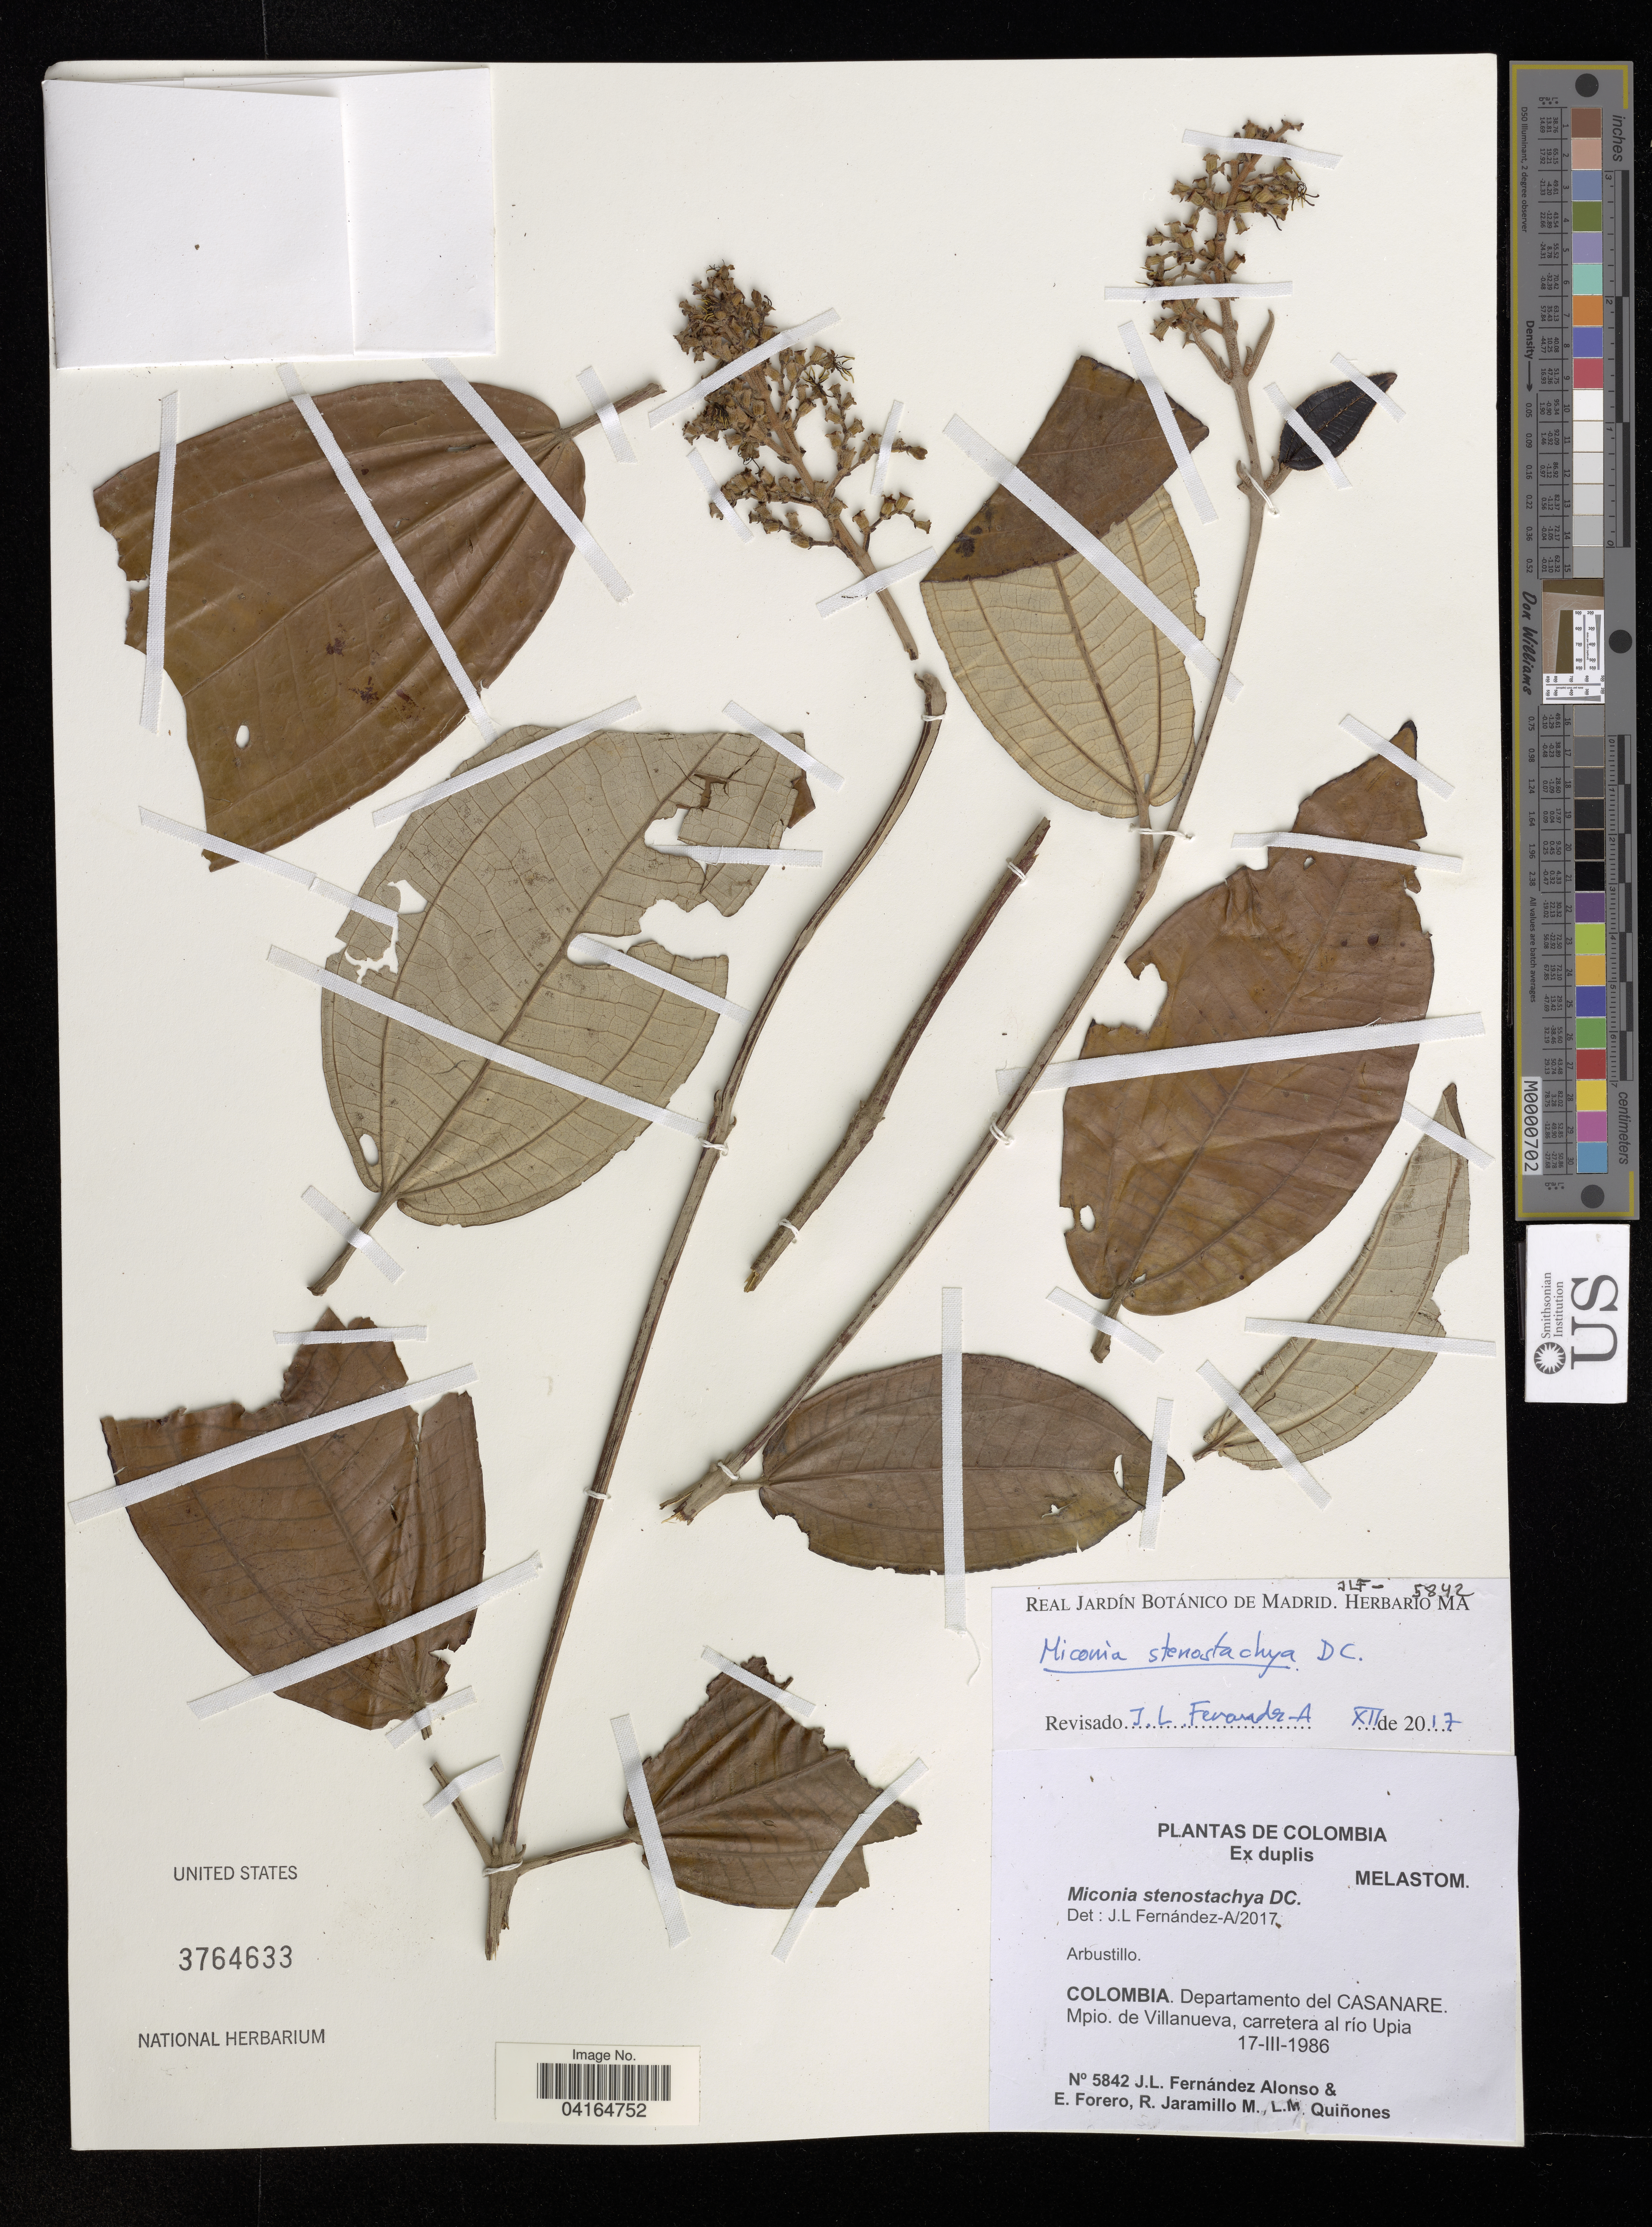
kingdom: Plantae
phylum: Tracheophyta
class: Magnoliopsida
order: Myrtales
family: Melastomataceae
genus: Miconia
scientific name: Miconia stenostachya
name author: DC.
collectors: J. Fernádez Alonso, E. Forero, R. Jaramillo M. & L. Quiñones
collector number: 5842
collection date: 1986-03-17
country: Colombia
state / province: Casanare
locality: Departamento del Casanare. Mpio. de Villanueva, carretera al río Upia.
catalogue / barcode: US 3764633